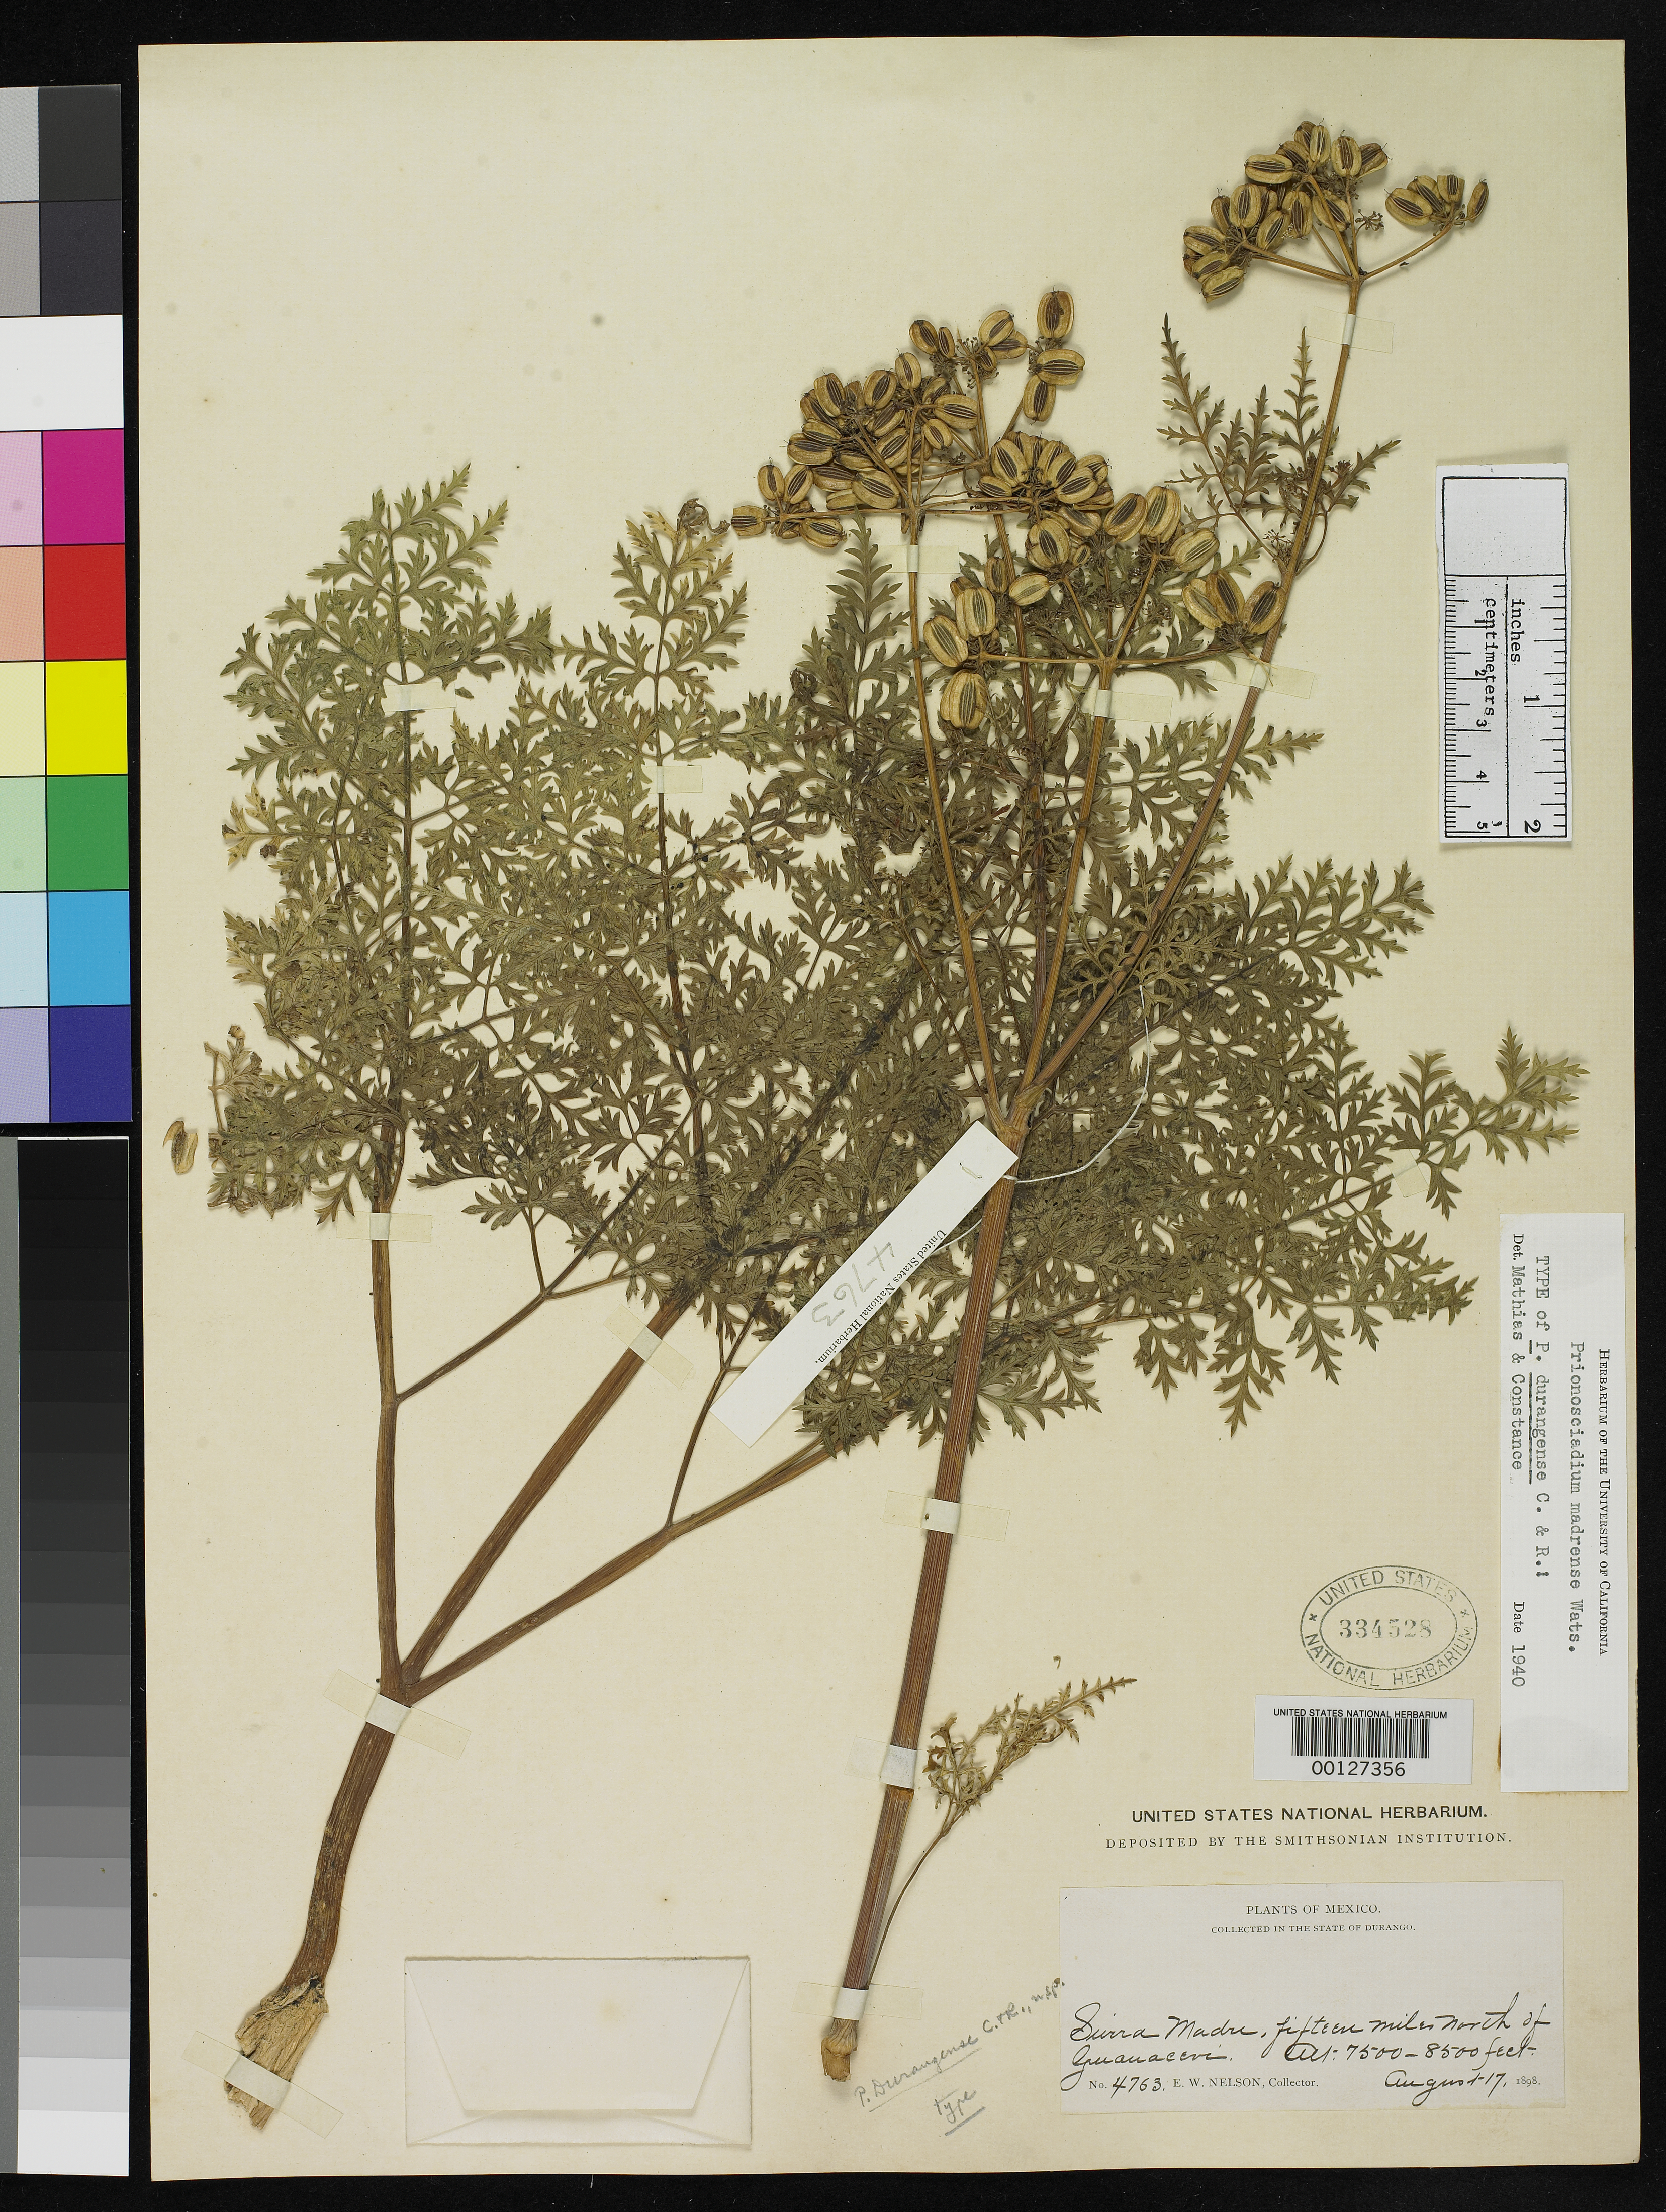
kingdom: Plantae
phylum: Tracheophyta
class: Magnoliopsida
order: Apiales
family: Apiaceae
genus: Prionosciadium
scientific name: Prionosciadium durangense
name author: J.M. Coult. & Rose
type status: Type Collection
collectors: E. W. Nelson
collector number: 4763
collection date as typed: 17 Aug 1898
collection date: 1898-08-17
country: Mexico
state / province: Durango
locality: Sierra Madre, 15 miles N of Guanacevi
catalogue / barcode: US 334528